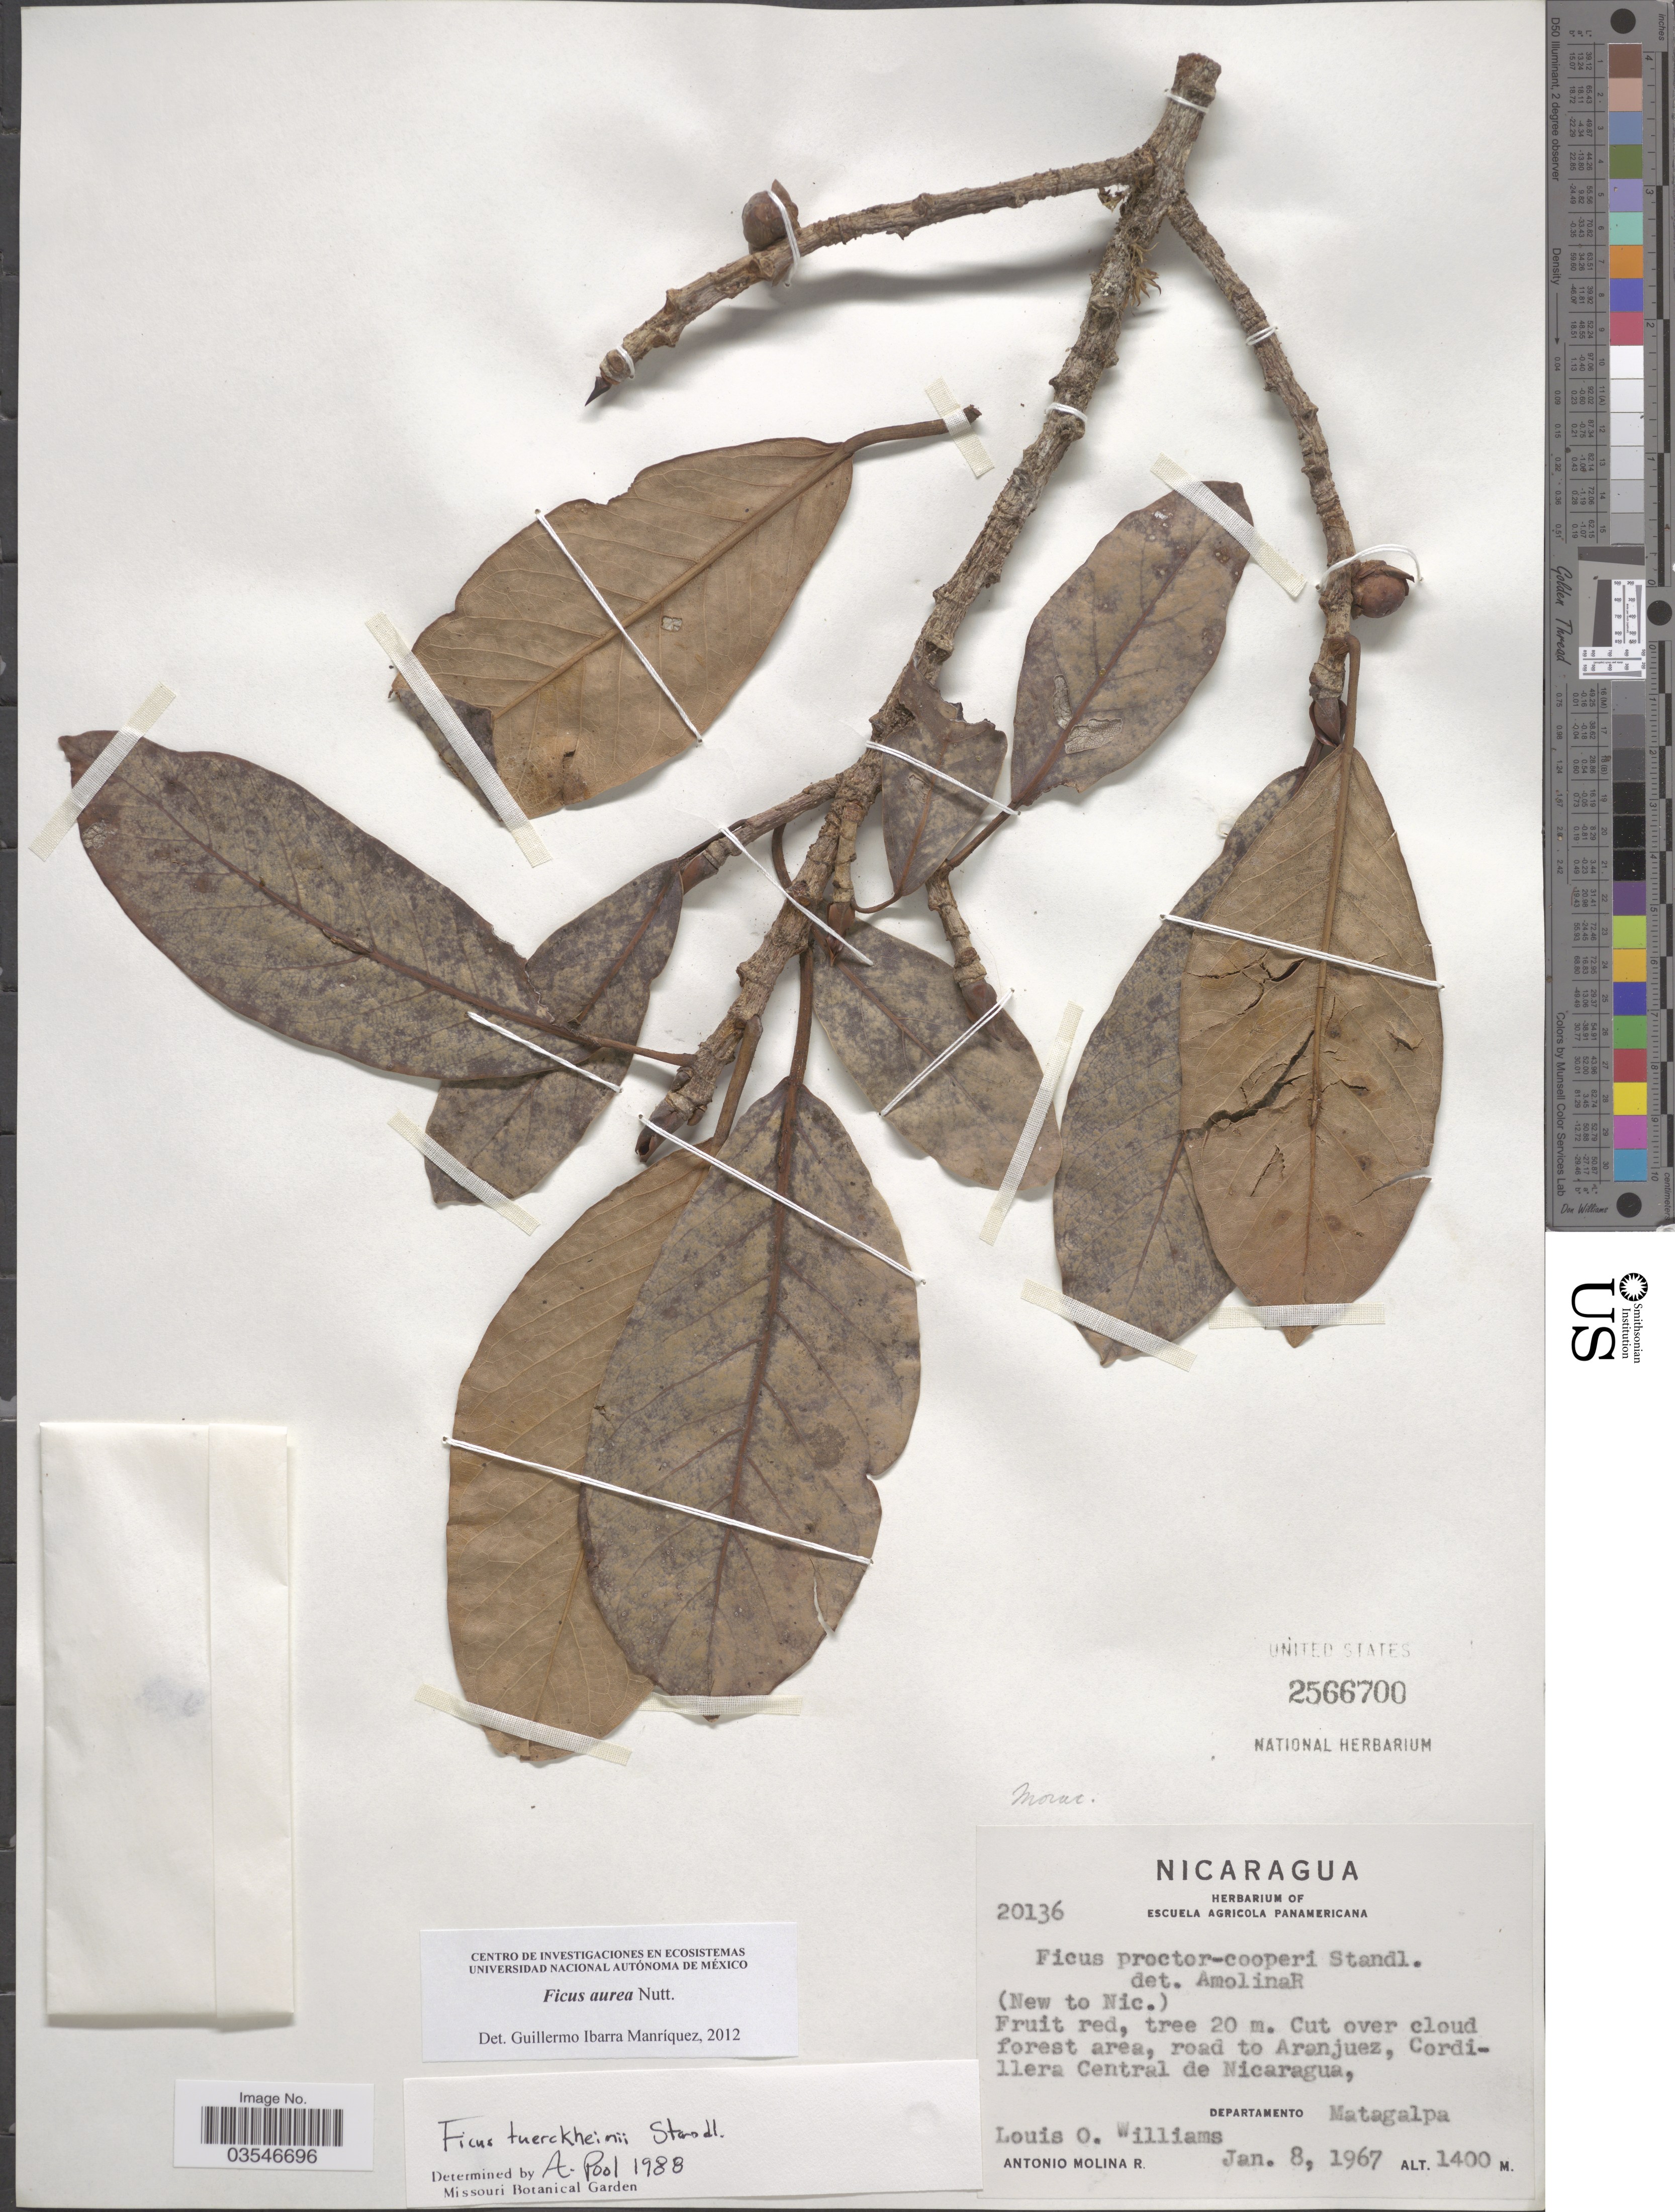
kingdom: Plantae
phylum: Tracheophyta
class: Magnoliopsida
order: Rosales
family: Moraceae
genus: Ficus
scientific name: Ficus aurea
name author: Nutt.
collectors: L. O. Williams & A. Molina R.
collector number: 20136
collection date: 1967-01-08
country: Nicaragua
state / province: Matagalpa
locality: Road to Aranjuez, Cordillera Central de Nicaragua, Departamento Matagalpa.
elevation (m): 1400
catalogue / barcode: US 2566700